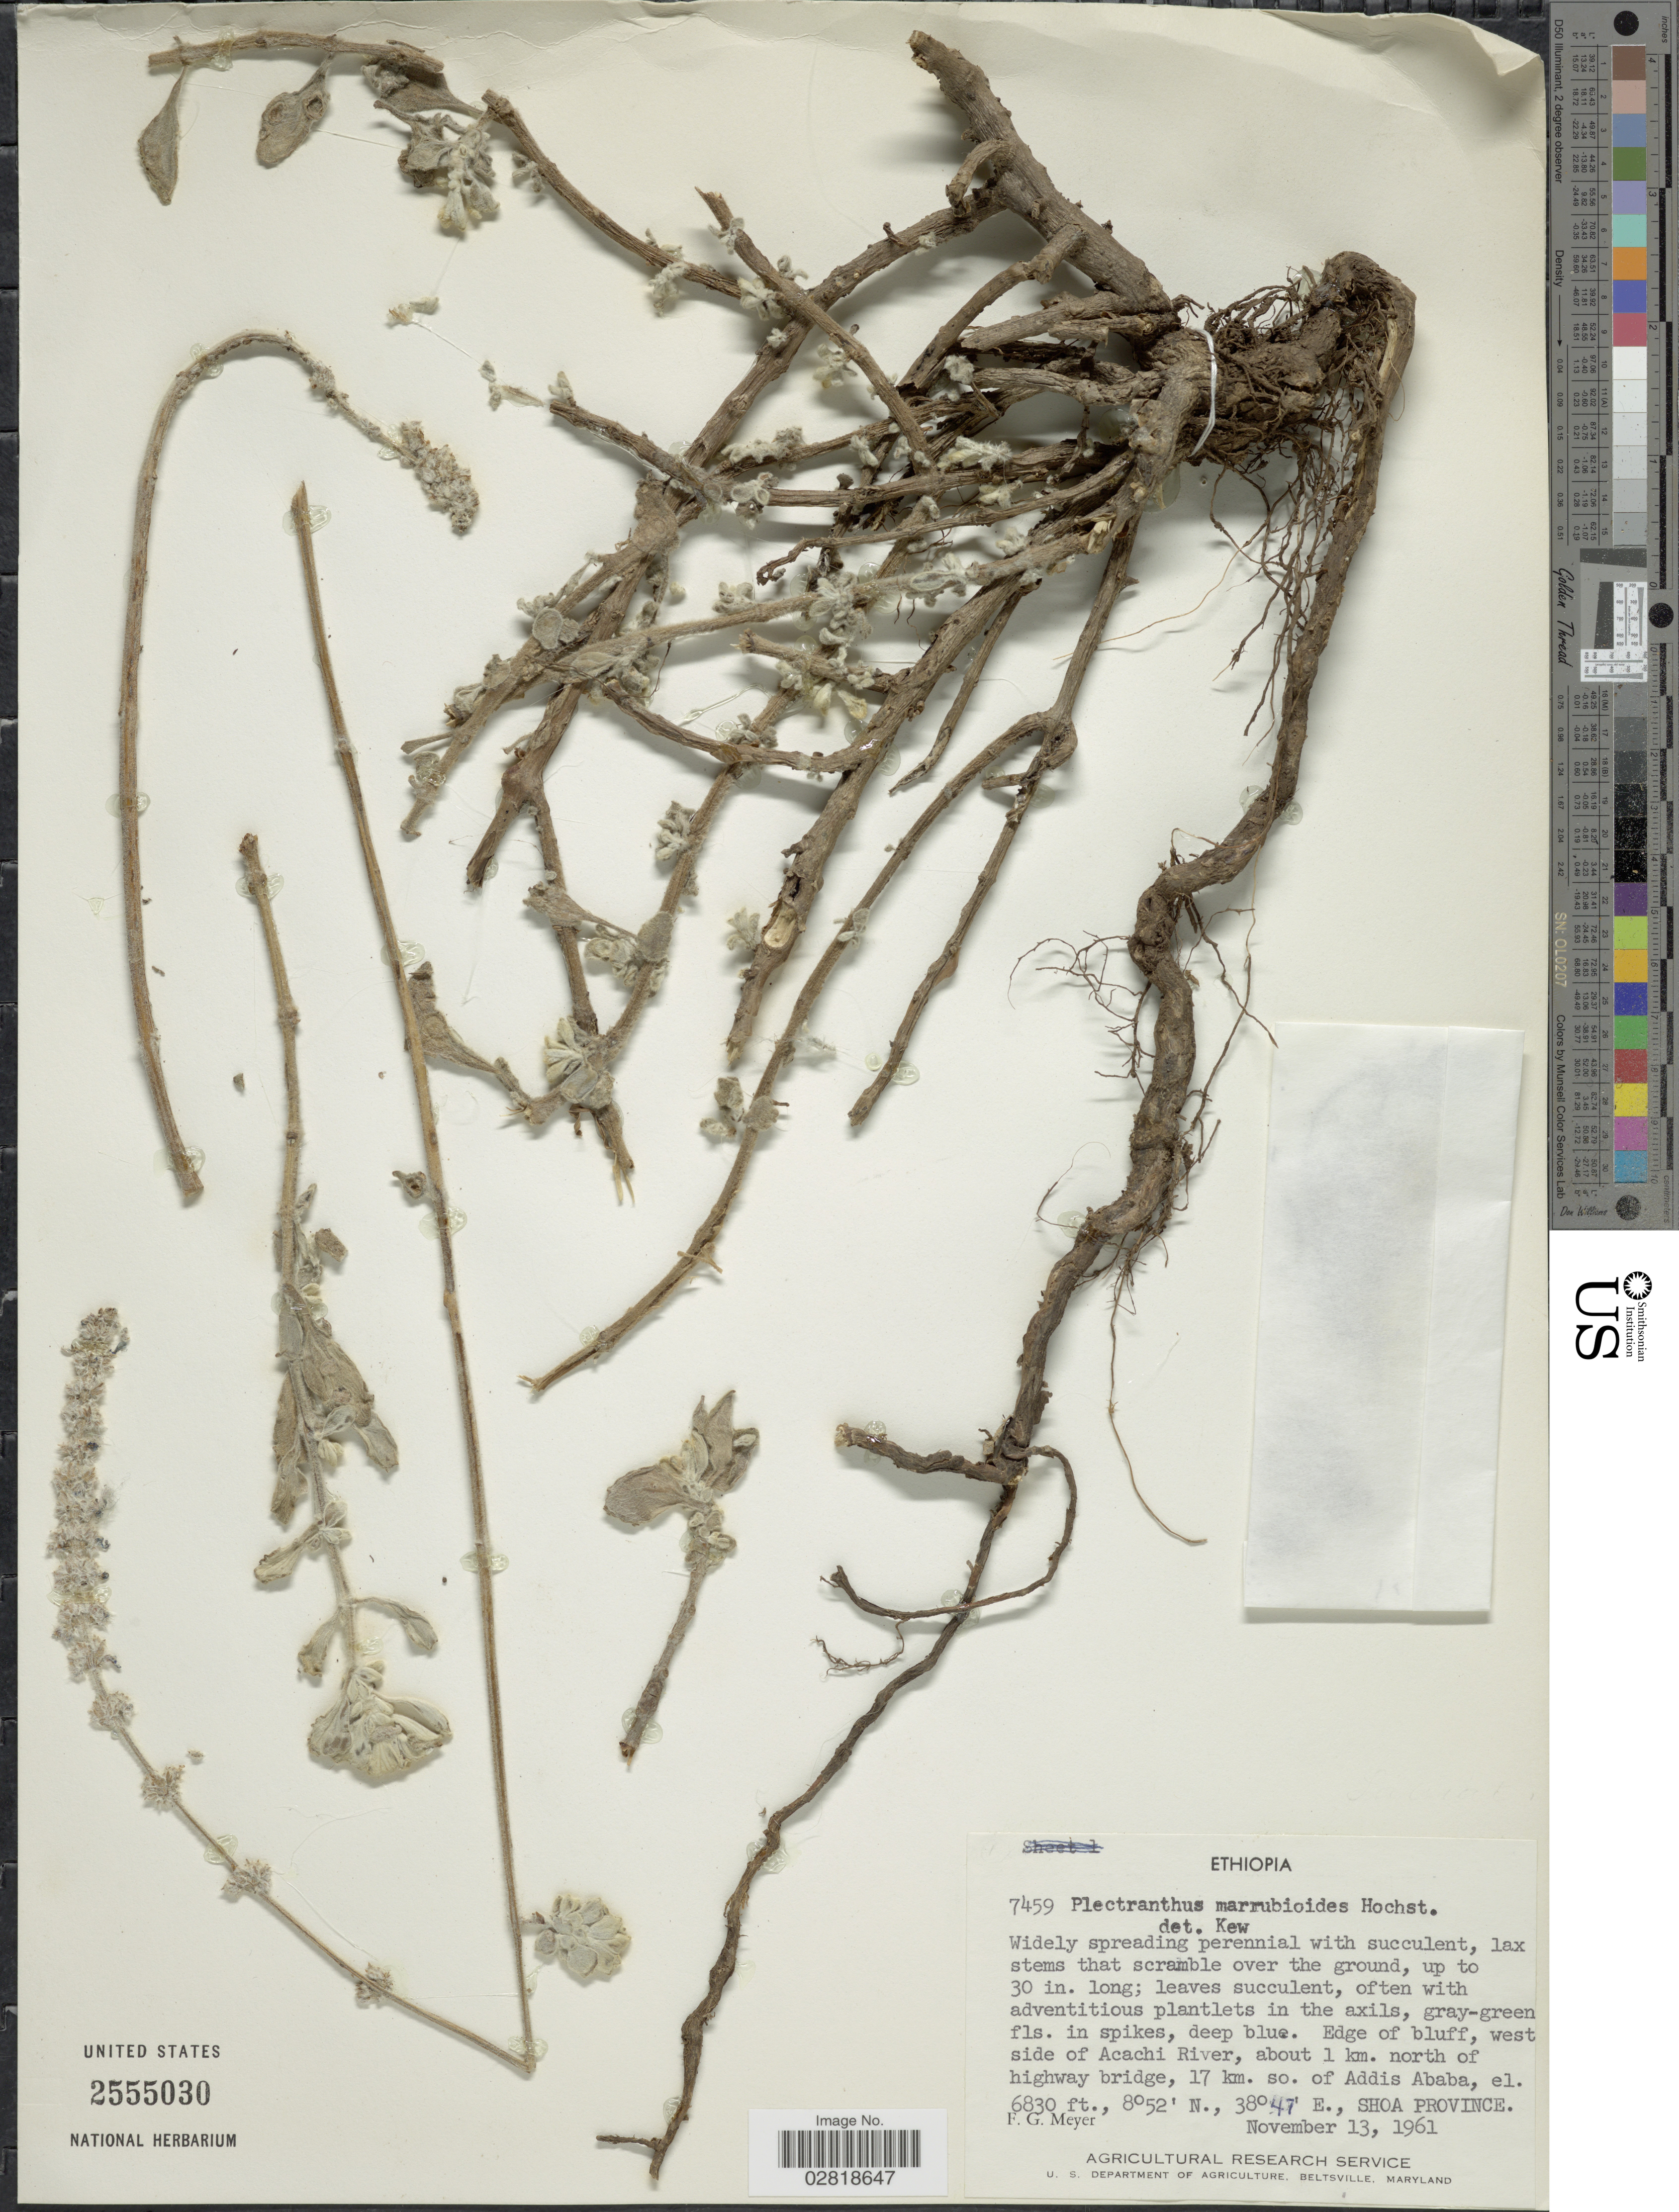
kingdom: Plantae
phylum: Tracheophyta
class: Magnoliopsida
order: Lamiales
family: Lamiaceae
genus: Plectranthus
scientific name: Plectranthus marrubioides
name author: Hochst. ex Benth.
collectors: F. G. Meyer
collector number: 7459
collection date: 1961-11-13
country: Ethiopia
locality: Edge of bluff, west side of Acachi River. about 1 km. north of highway bridge, 17 km. so. of Addis Ababa, Shoa Province.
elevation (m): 2082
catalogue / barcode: US 2555030